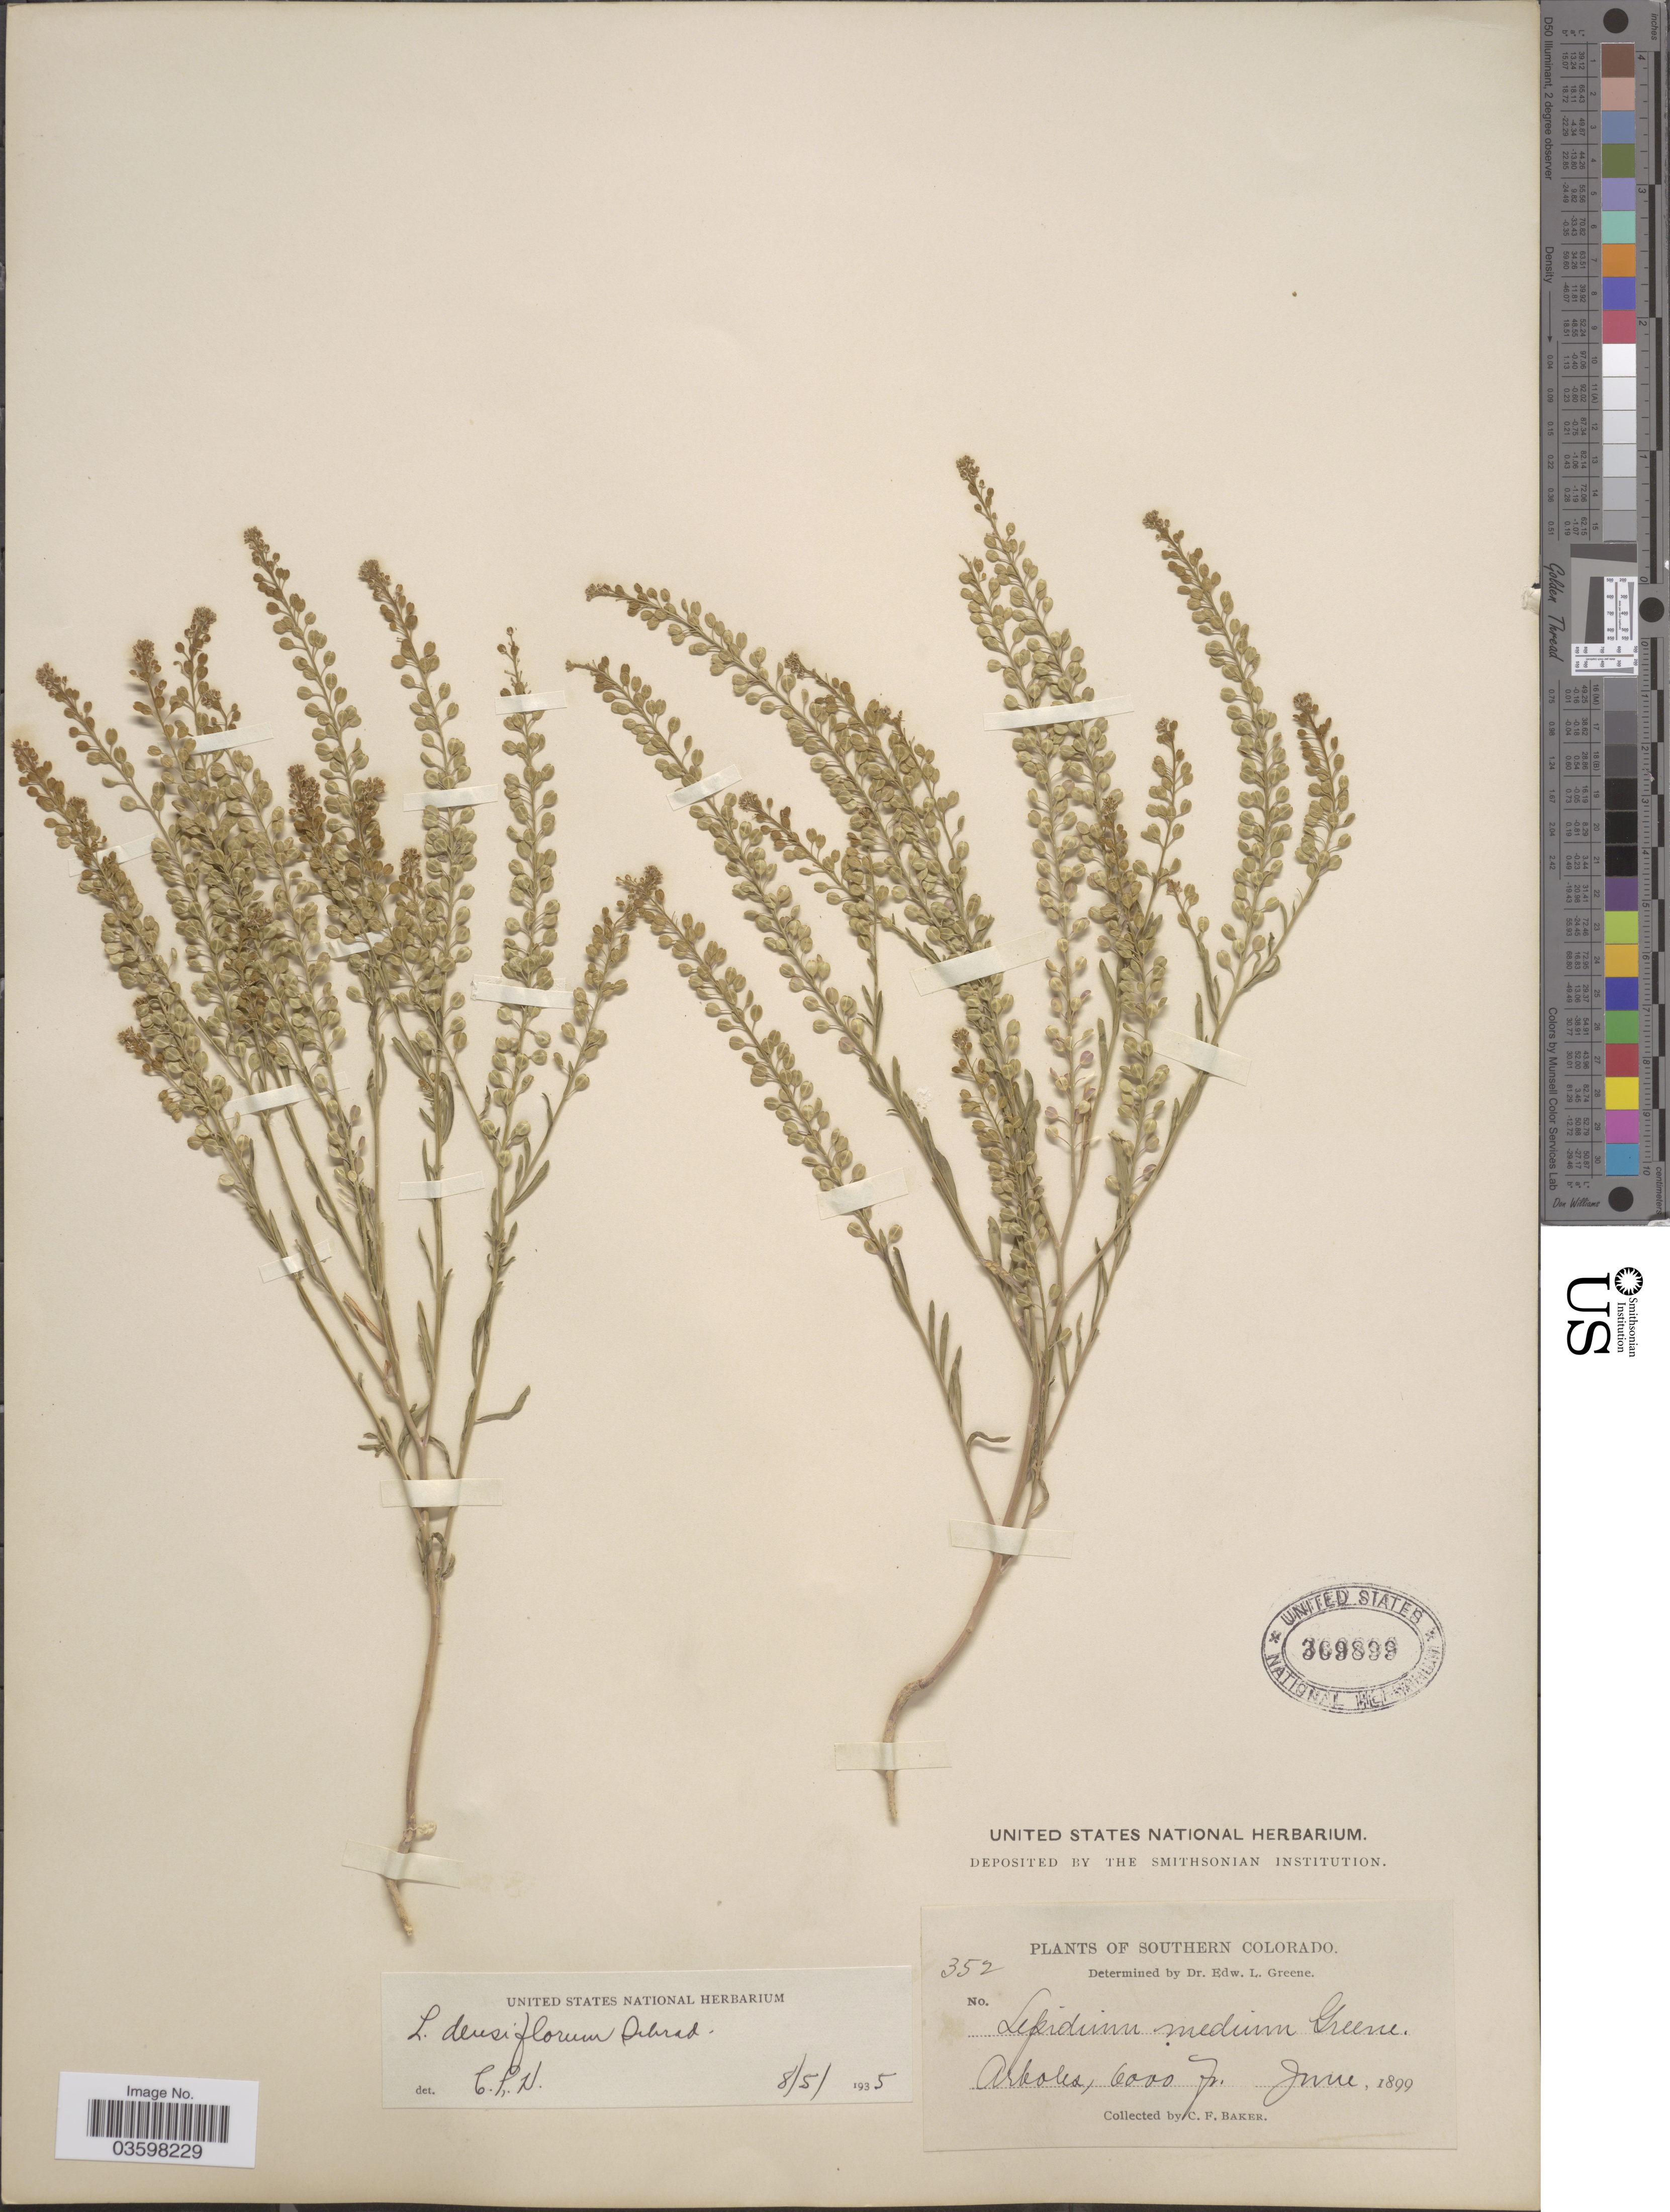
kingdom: Plantae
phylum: Tracheophyta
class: Magnoliopsida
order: Brassicales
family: Brassicaceae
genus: Lepidium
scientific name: Lepidium densiflorum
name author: Schrad.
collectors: C. F. Baker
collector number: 352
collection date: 1899-06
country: United States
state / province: Colorado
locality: Southern Colorado. Arboles [unsure placement].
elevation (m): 1829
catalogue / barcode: US 369899